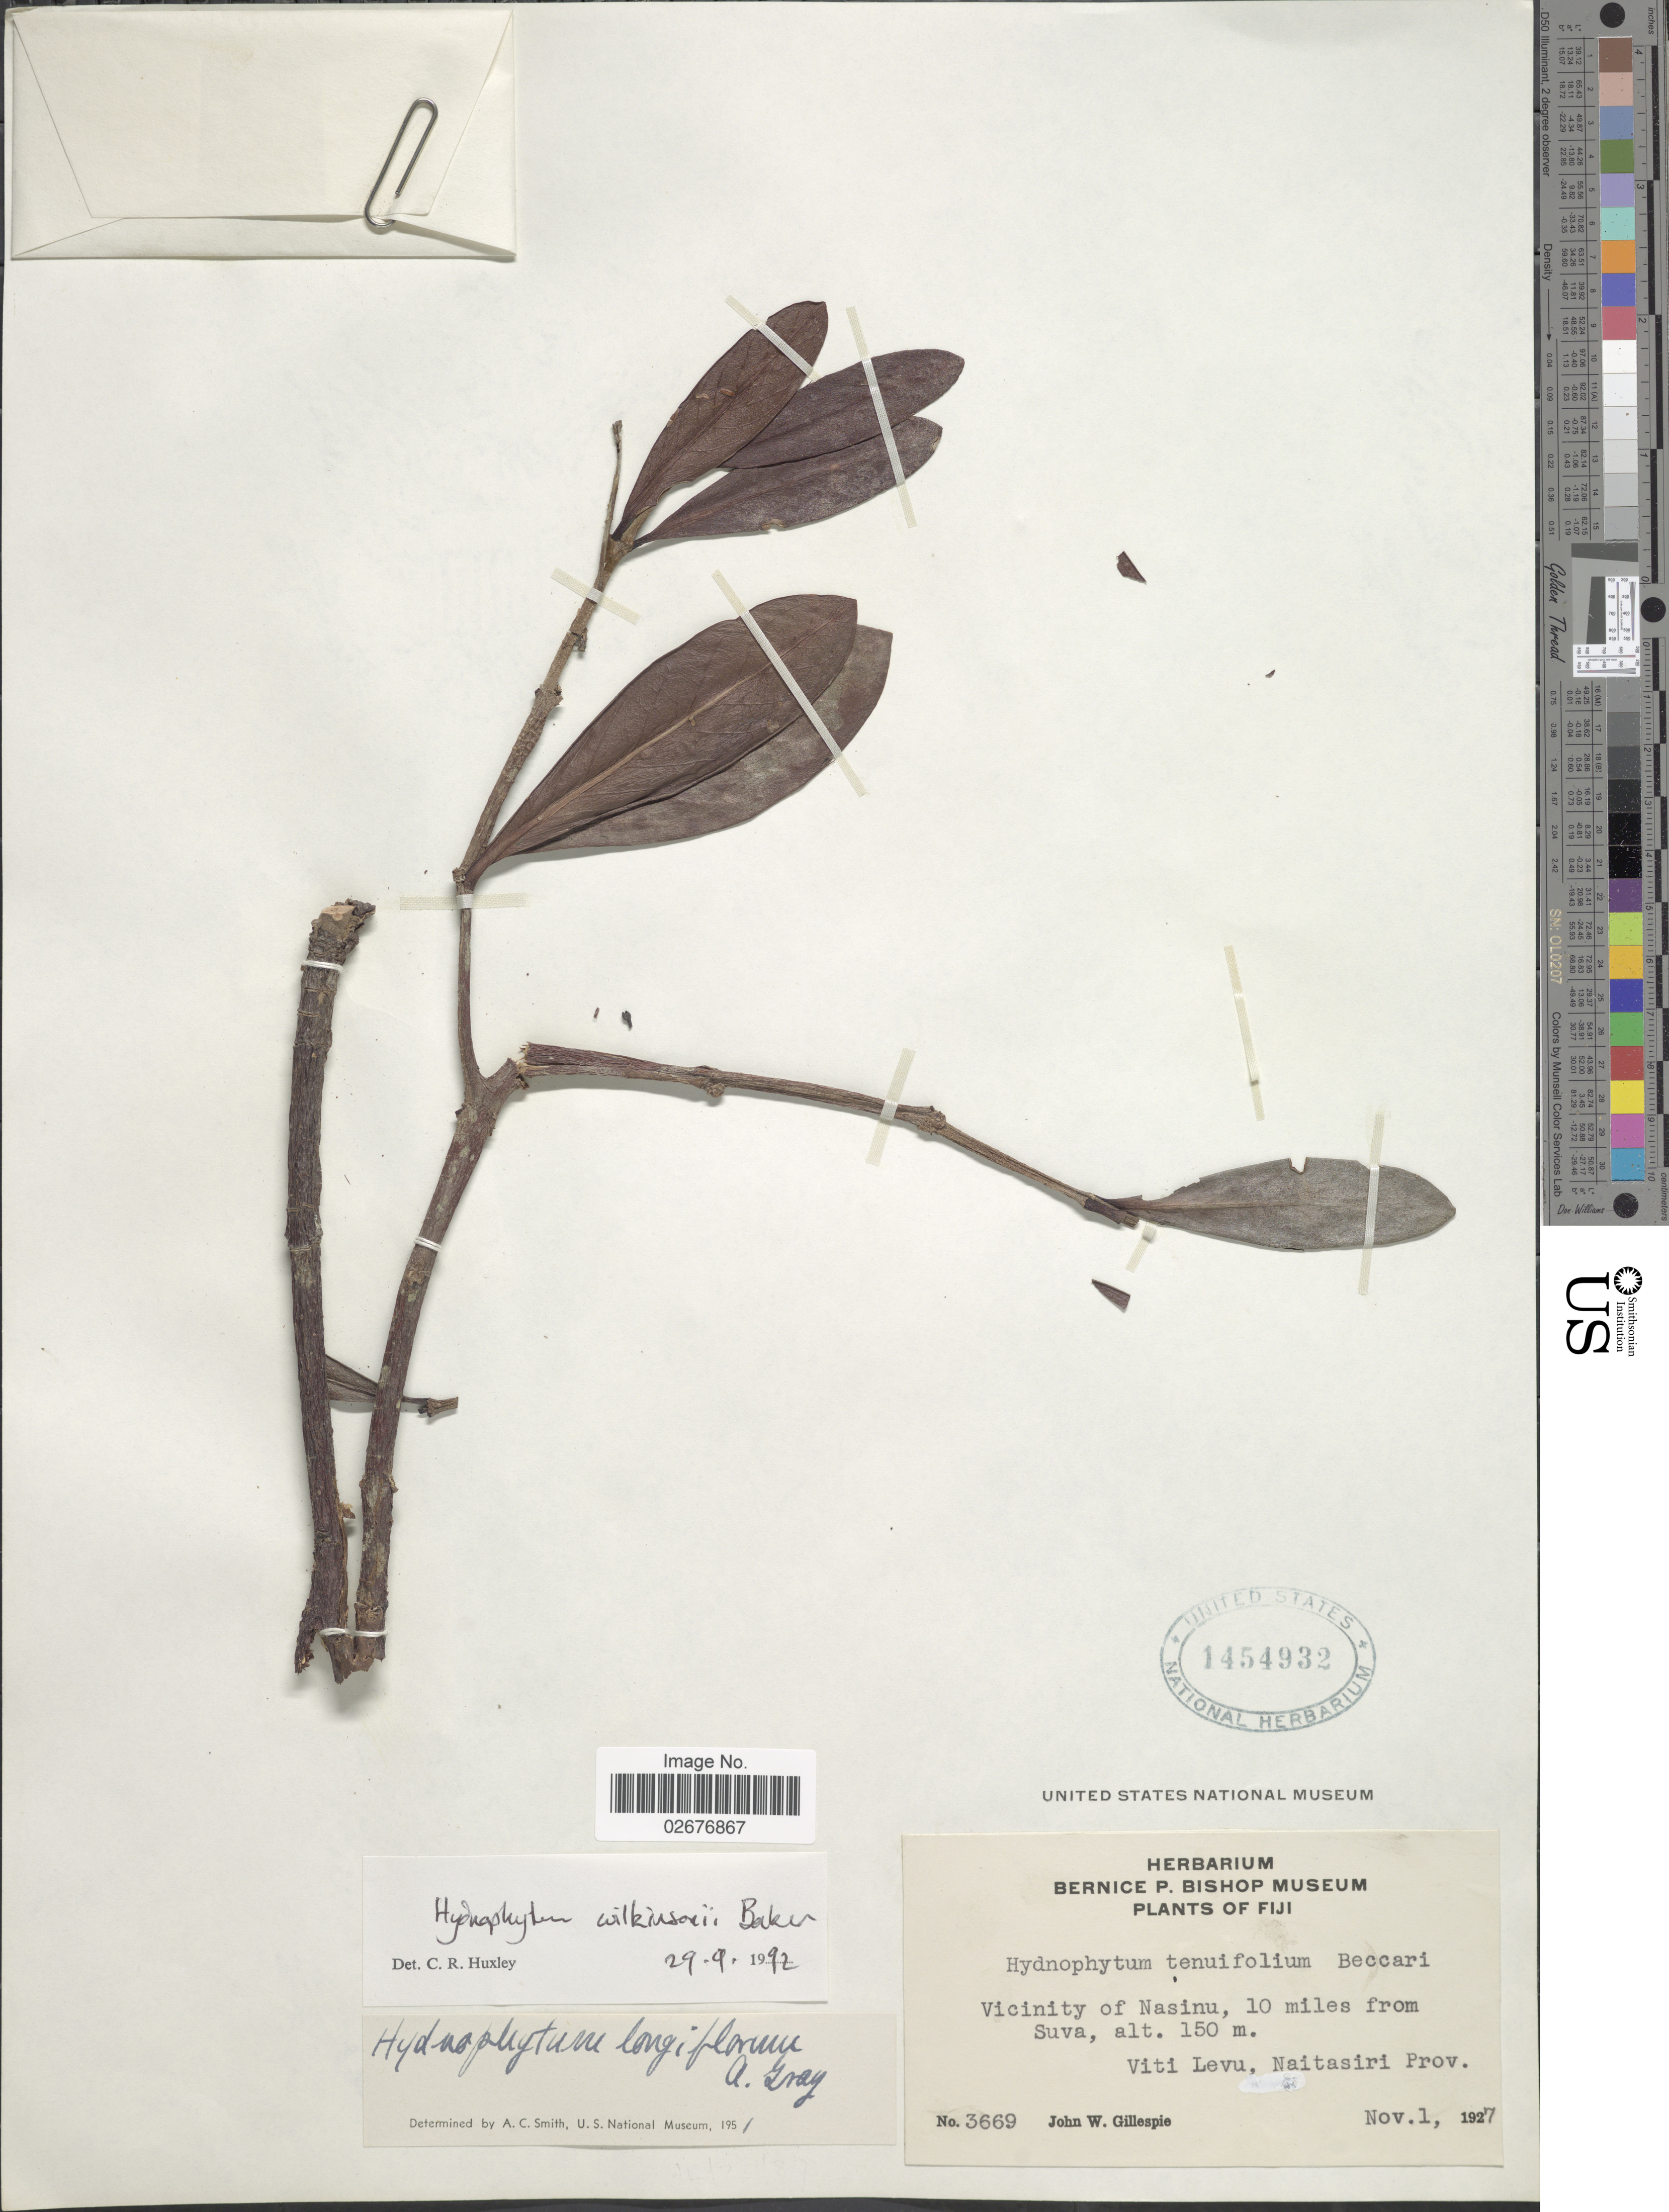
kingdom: Plantae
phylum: Tracheophyta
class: Magnoliopsida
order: Gentianales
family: Rubiaceae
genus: Hydnophytum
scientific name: Hydnophytum wilkinsonii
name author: Horne ex Baker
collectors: J. W. Gillespie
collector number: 3669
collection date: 1927-11-01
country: Fiji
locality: Vicinity of Nasinu, 10 miles from Suva, Viti Levu, Naitasiri Prov.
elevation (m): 150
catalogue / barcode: US 1454932